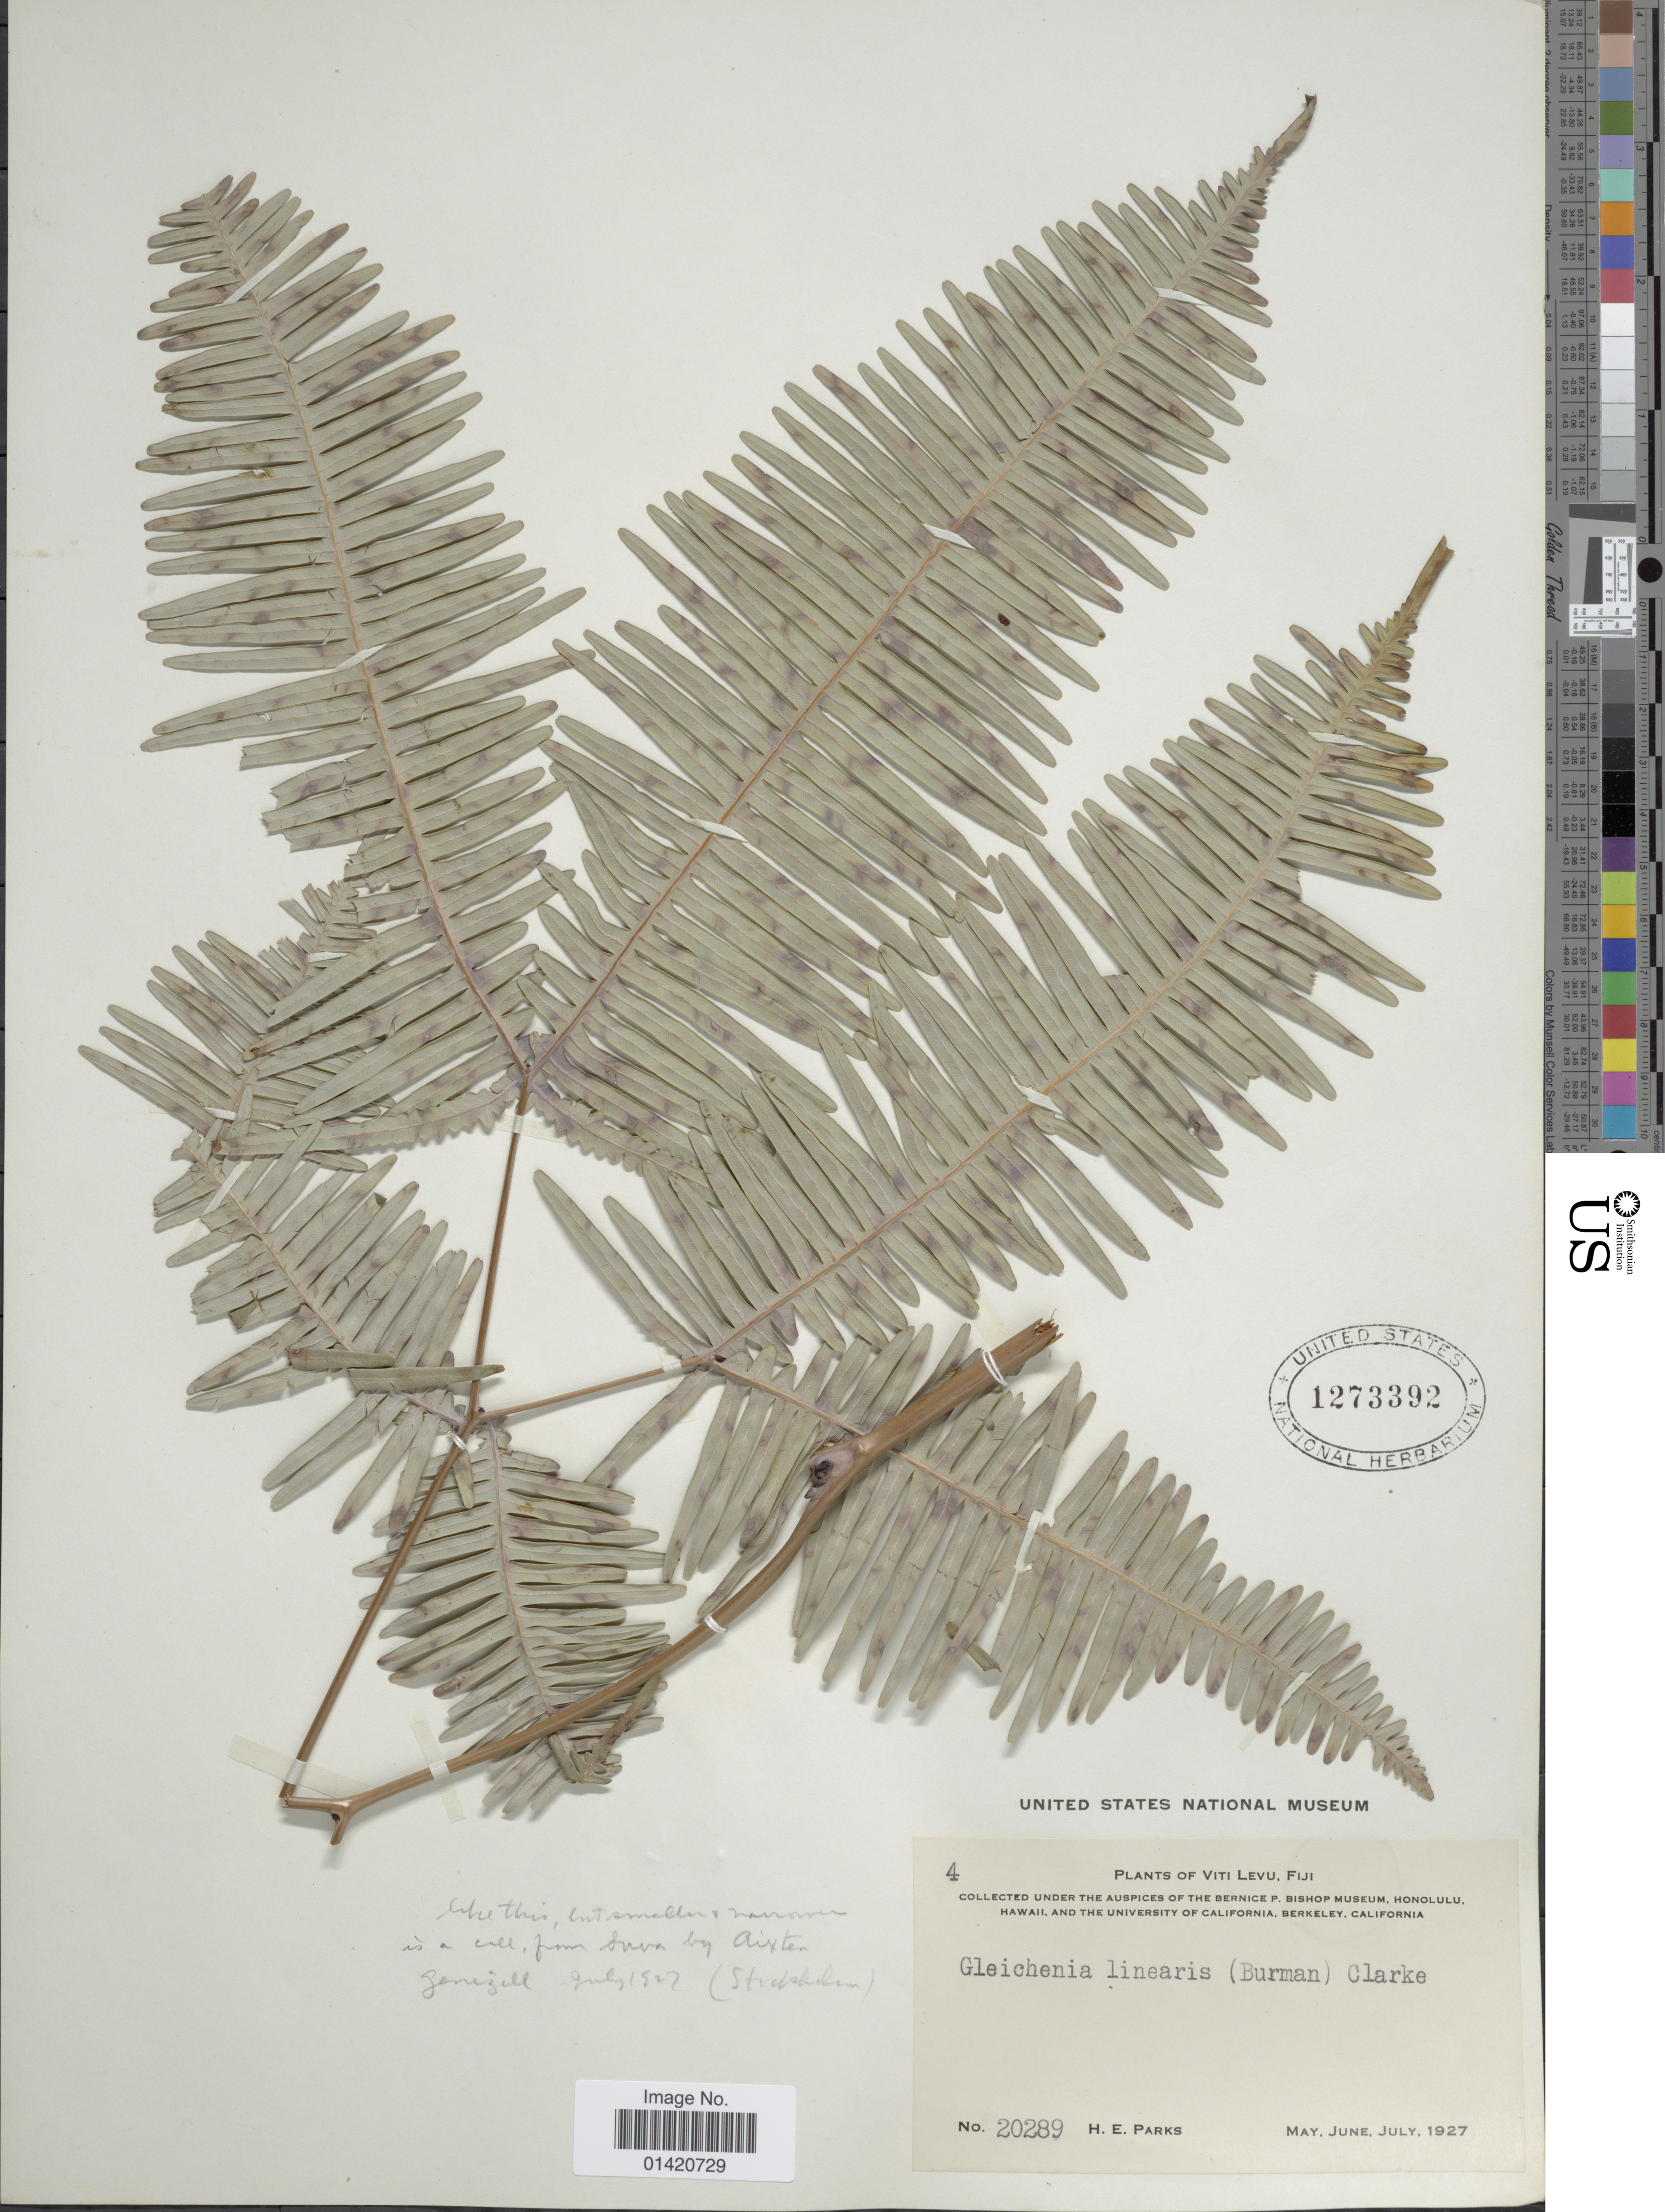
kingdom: Plantae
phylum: Tracheophyta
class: Polypodiopsida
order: Gleicheniales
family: Gleicheniaceae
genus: Dicranopteris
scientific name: Dicranopteris linearis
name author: (Burm. f.) Underw.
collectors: H. E. Parks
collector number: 20289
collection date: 1927-05/1927-07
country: Fiji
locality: Viti Levu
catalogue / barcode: US 1273392